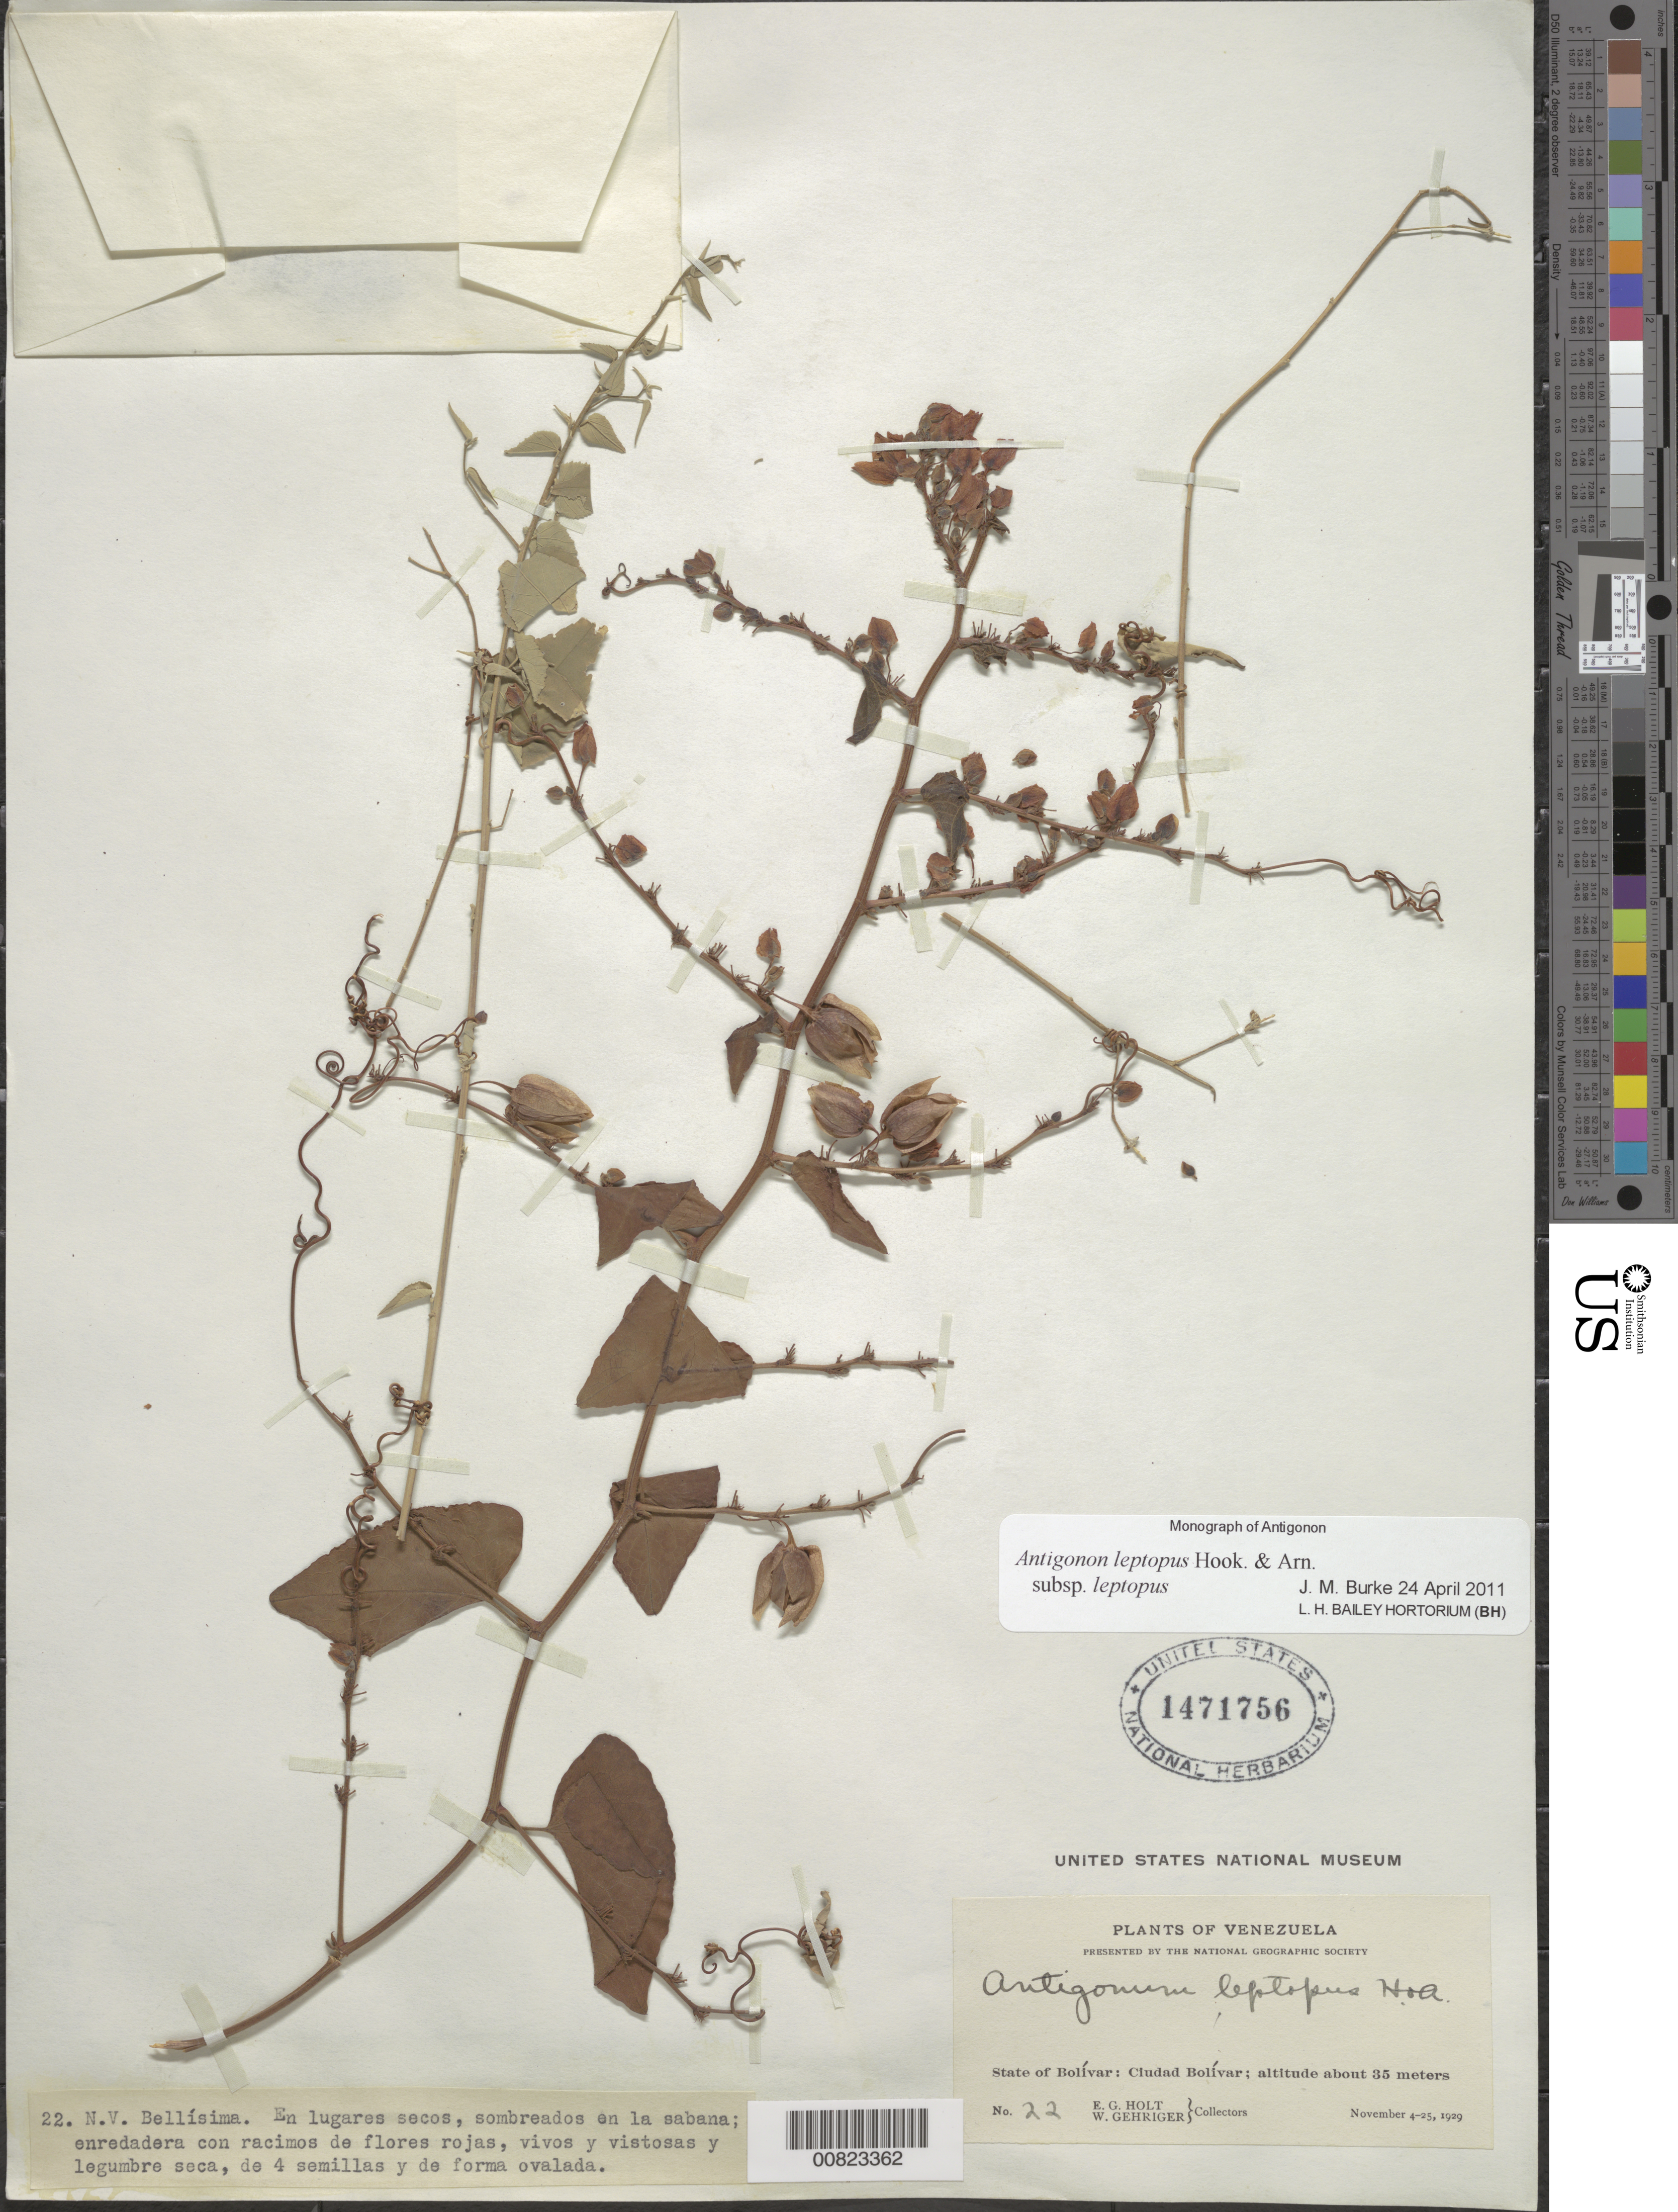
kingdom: Plantae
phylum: Tracheophyta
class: Magnoliopsida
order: Caryophyllales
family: Polygonaceae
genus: Antigonon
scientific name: Antigonon leptopus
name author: Hook. & Arn.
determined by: Killip, Ellsworth P.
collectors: E. Holt & W. Gehriger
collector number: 22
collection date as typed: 4-Nov-29 to 25-Nov-29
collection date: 1929-11-04/1929-11-25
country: Venezuela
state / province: Bolívar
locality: Ciudad Bolívar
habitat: En lugares secos, sombreados en la sabana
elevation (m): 35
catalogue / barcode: US 1471756